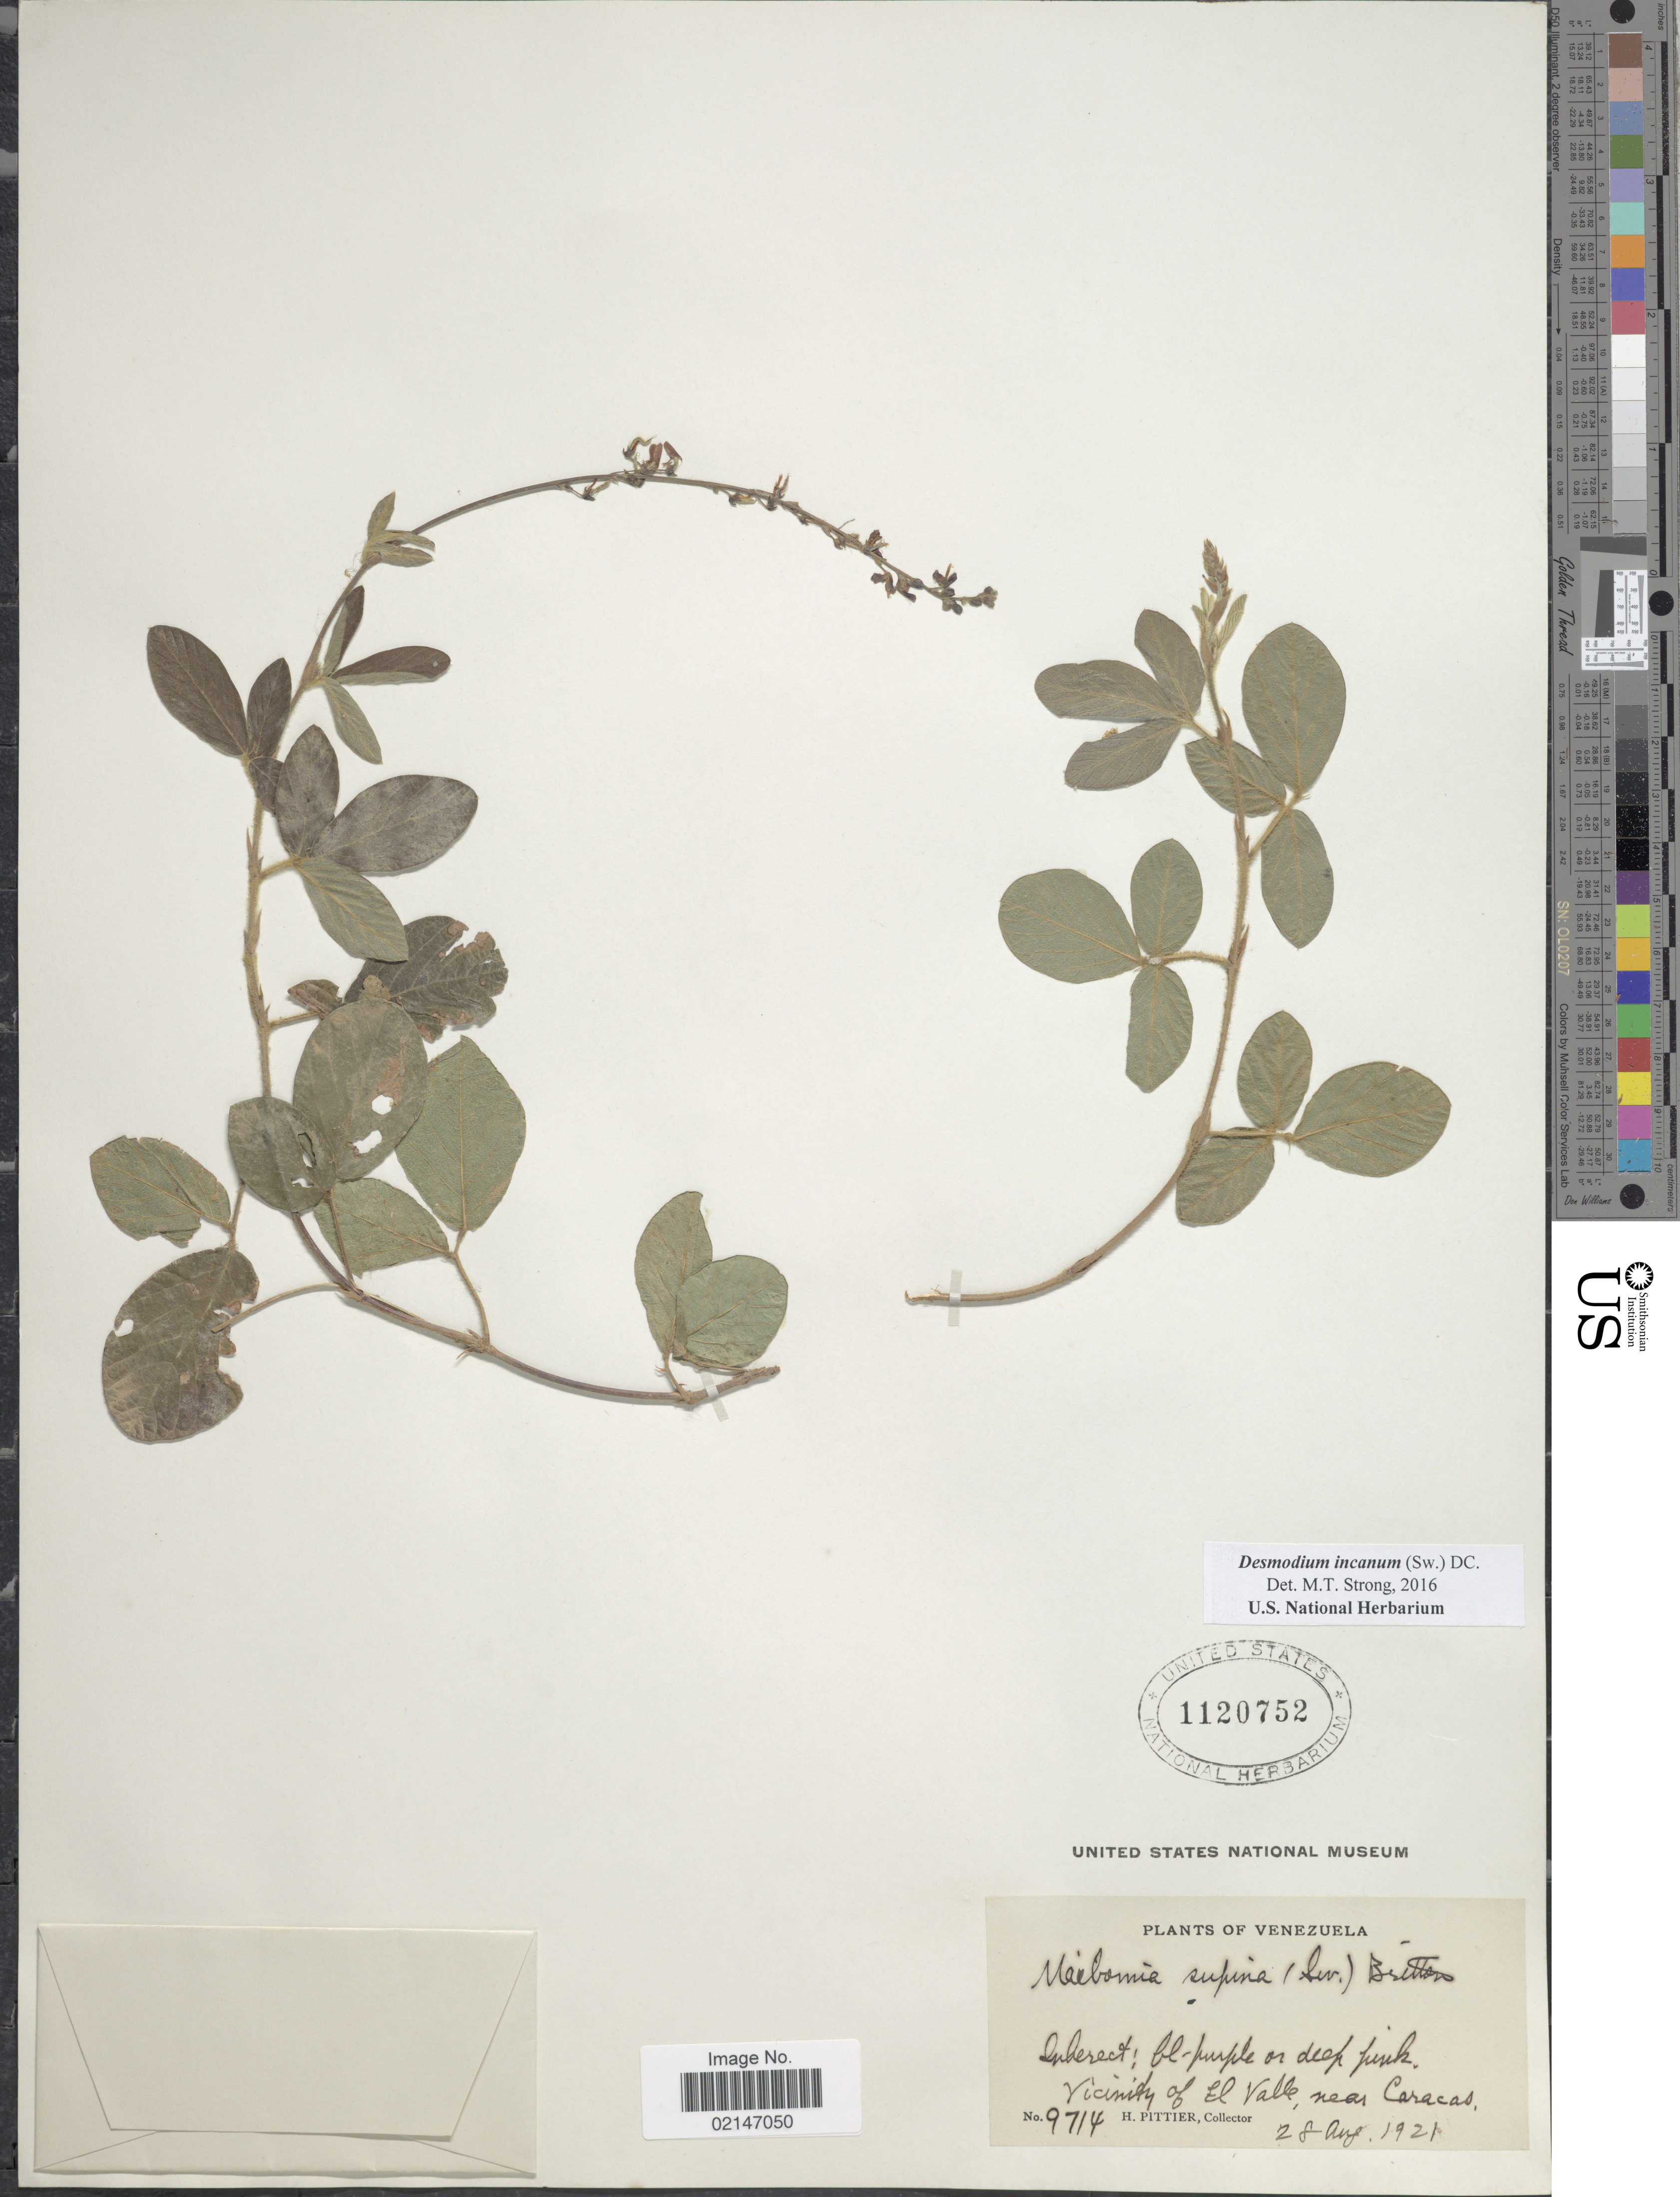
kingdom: Plantae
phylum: Tracheophyta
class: Magnoliopsida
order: Fabales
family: Fabaceae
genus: Desmodium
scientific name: Desmodium incanum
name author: (Sw.) DC.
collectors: H. F. Pittier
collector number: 9714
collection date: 1921-08-28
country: Venezuela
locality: Vicinity of El Valle, near Caracas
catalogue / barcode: US 1120752